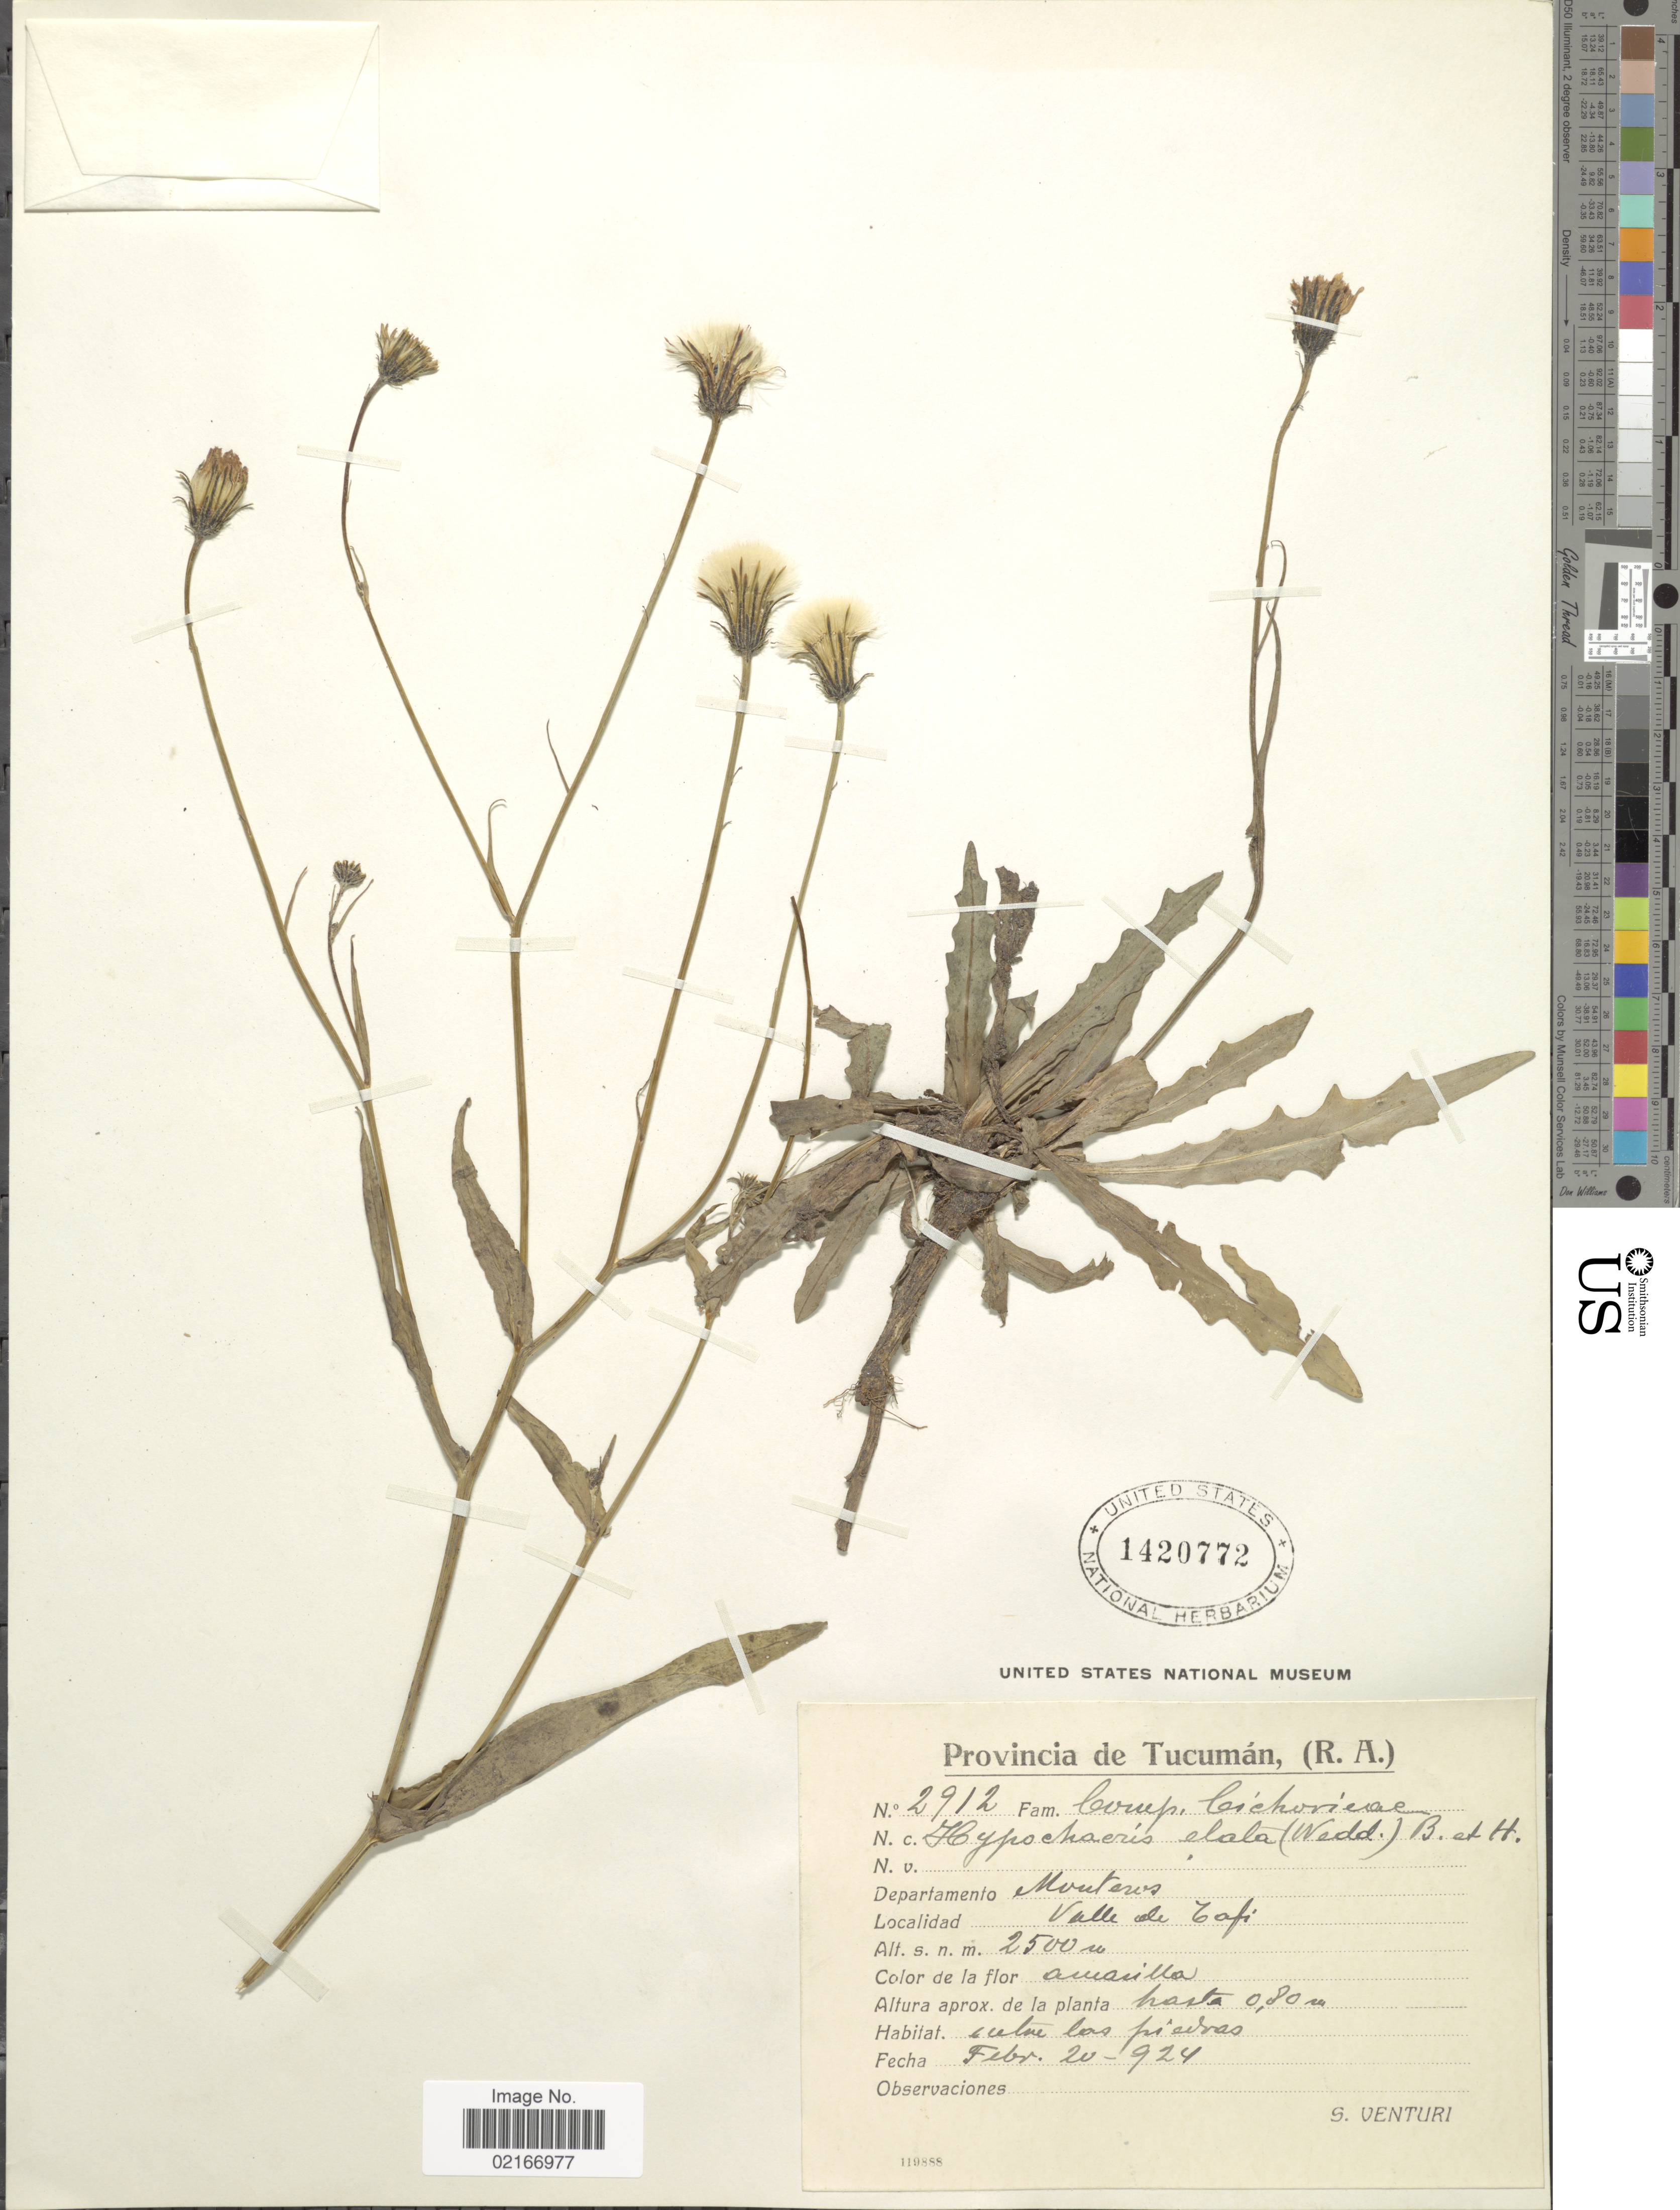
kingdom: Plantae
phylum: Tracheophyta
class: Magnoliopsida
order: Asterales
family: Asteraceae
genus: Hypochaeris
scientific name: Hypochaeris sp.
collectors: S. Venturi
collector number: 2912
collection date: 1924-02-20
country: Argentina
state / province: Tucumán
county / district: Monteros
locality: Valle de Tafi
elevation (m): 2500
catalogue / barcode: US 1420772